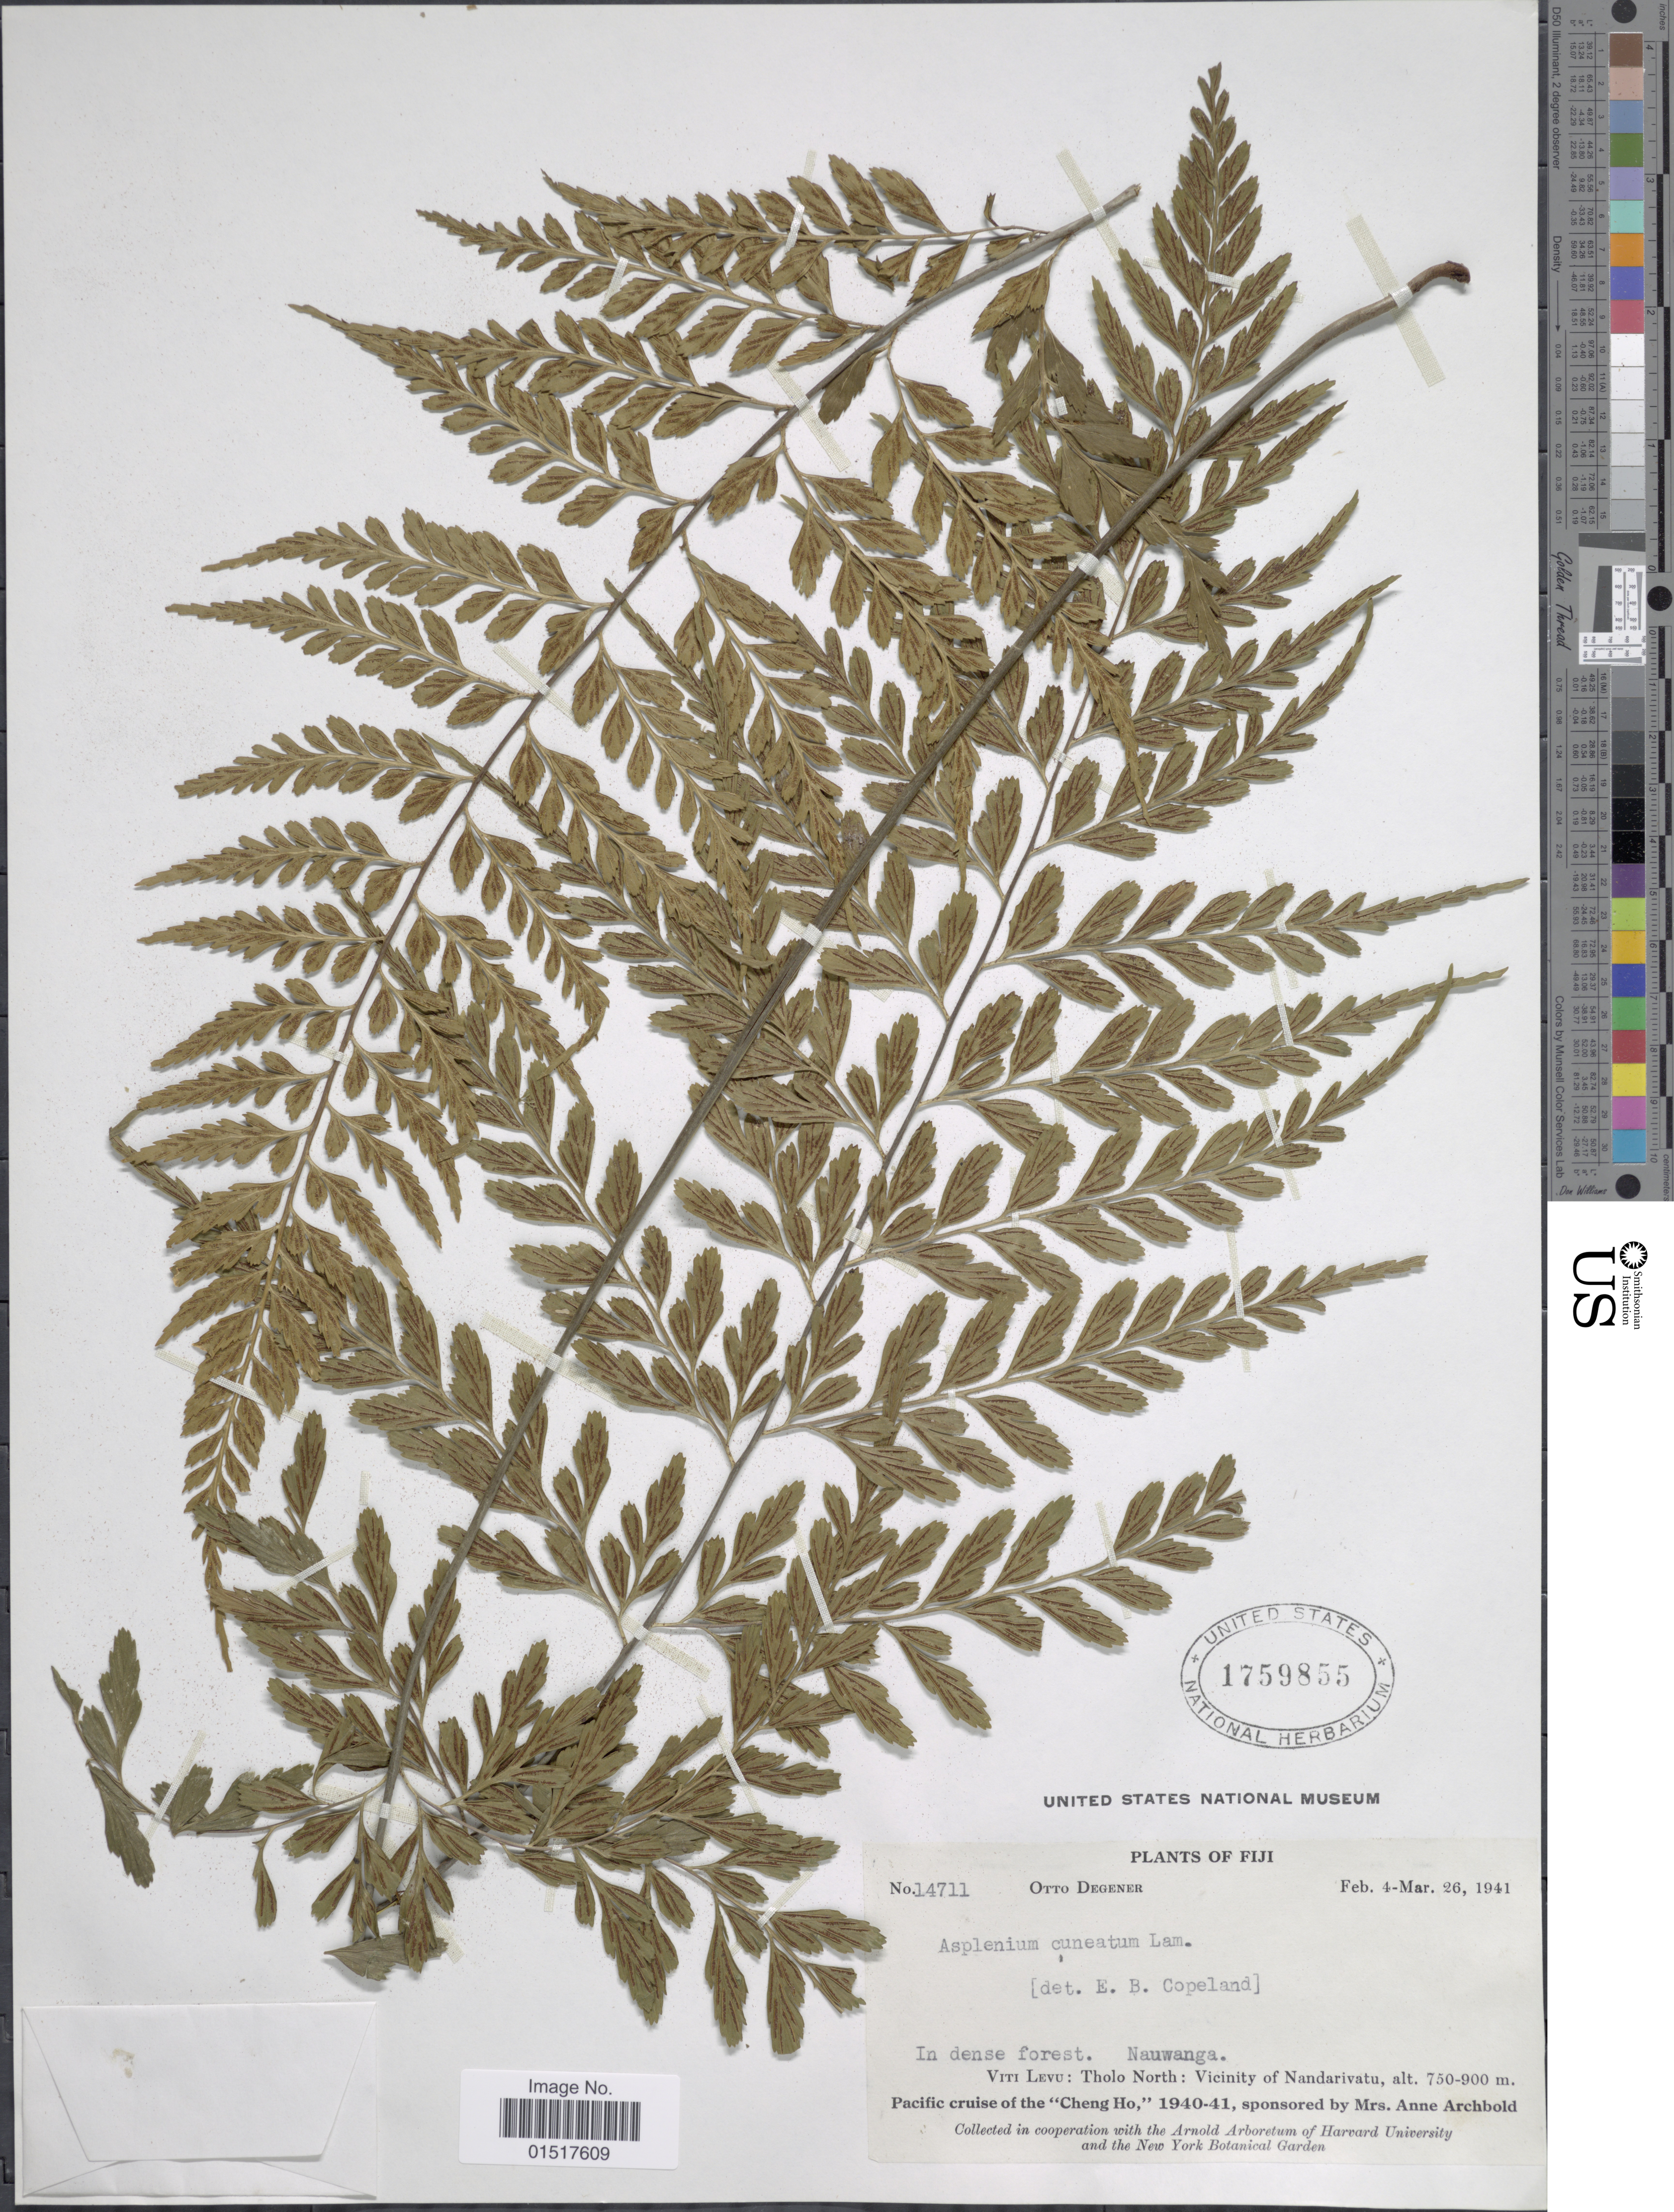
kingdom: Plantae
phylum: Tracheophyta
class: Polypodiopsida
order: Polypodiales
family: Aspleniaceae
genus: Asplenium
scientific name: Asplenium cuneatum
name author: Lam.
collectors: O. Degener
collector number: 14711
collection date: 1941-02-04/1941-03-26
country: Fiji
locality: Nauwanga. Viti Levu: Tholo North: Vicinity of Nandarivatu.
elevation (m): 750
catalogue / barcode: US 1759855